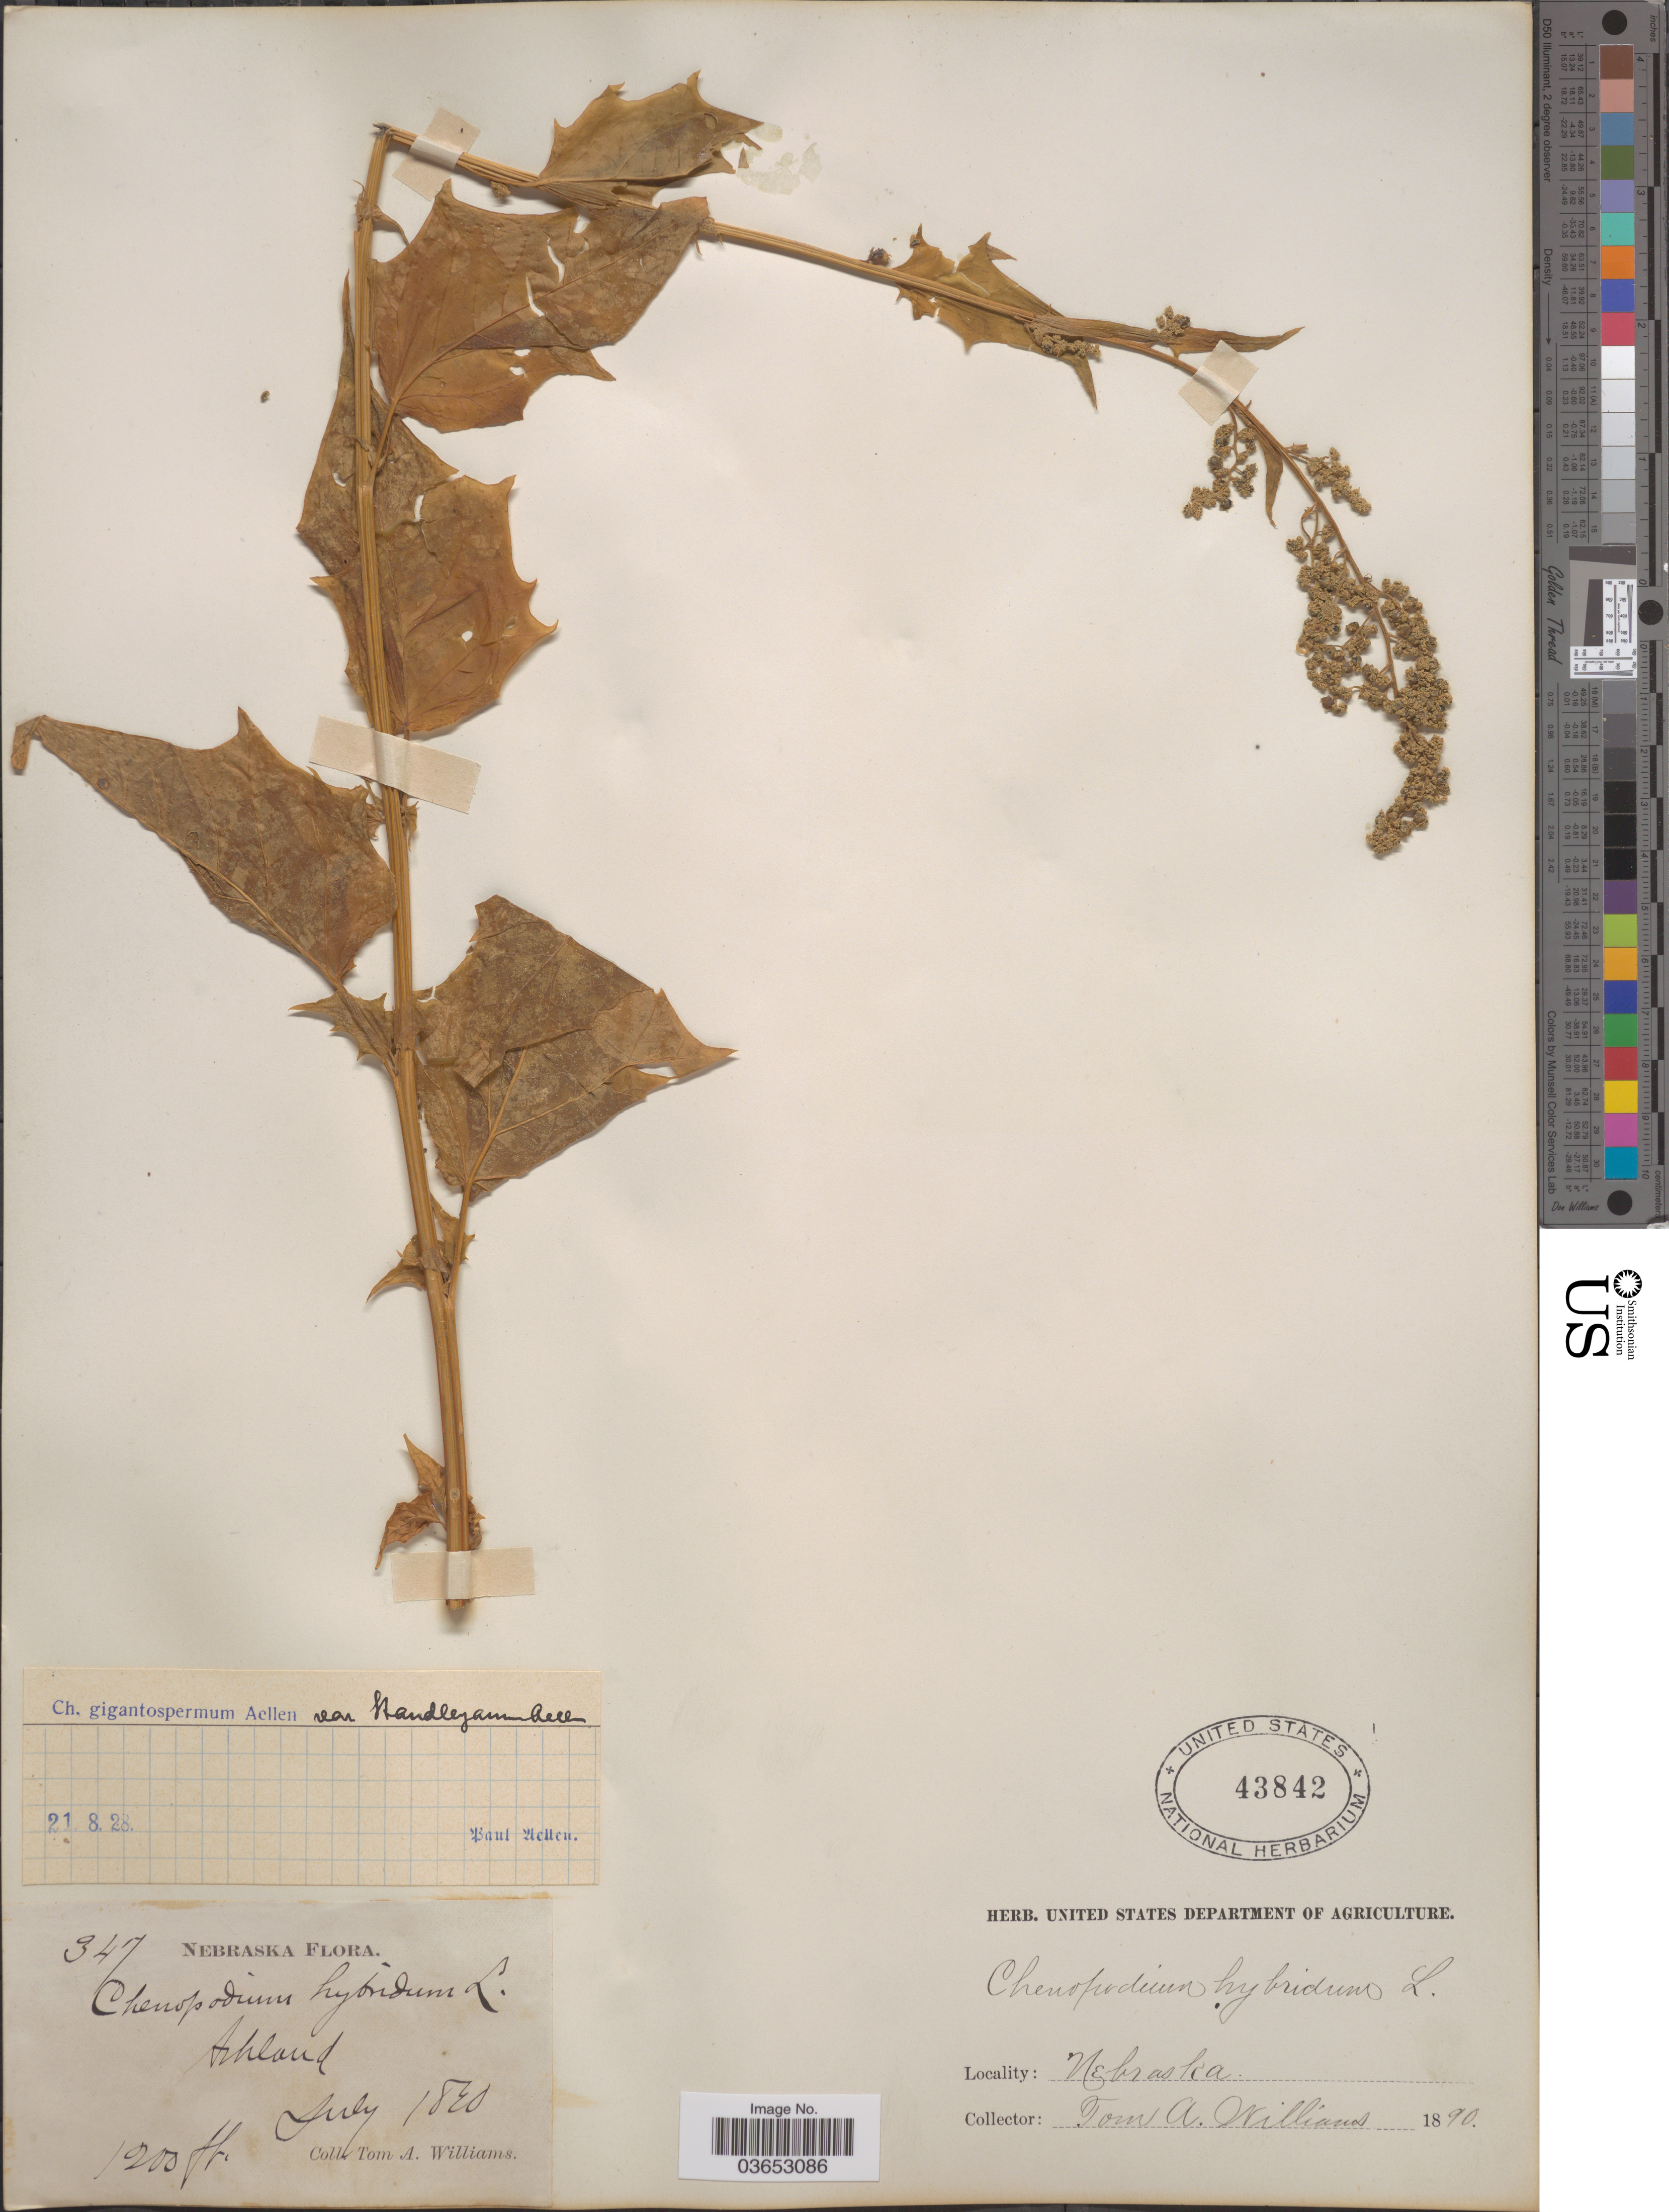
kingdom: Plantae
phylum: Tracheophyta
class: Magnoliopsida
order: Caryophyllales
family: Amaranthaceae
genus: Chenopodium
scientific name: Chenopodium gigantospermum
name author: Aellen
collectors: T. Williams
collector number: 347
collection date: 1890-07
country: United States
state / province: Nebraska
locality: Ashland.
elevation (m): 366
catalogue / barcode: US 43842